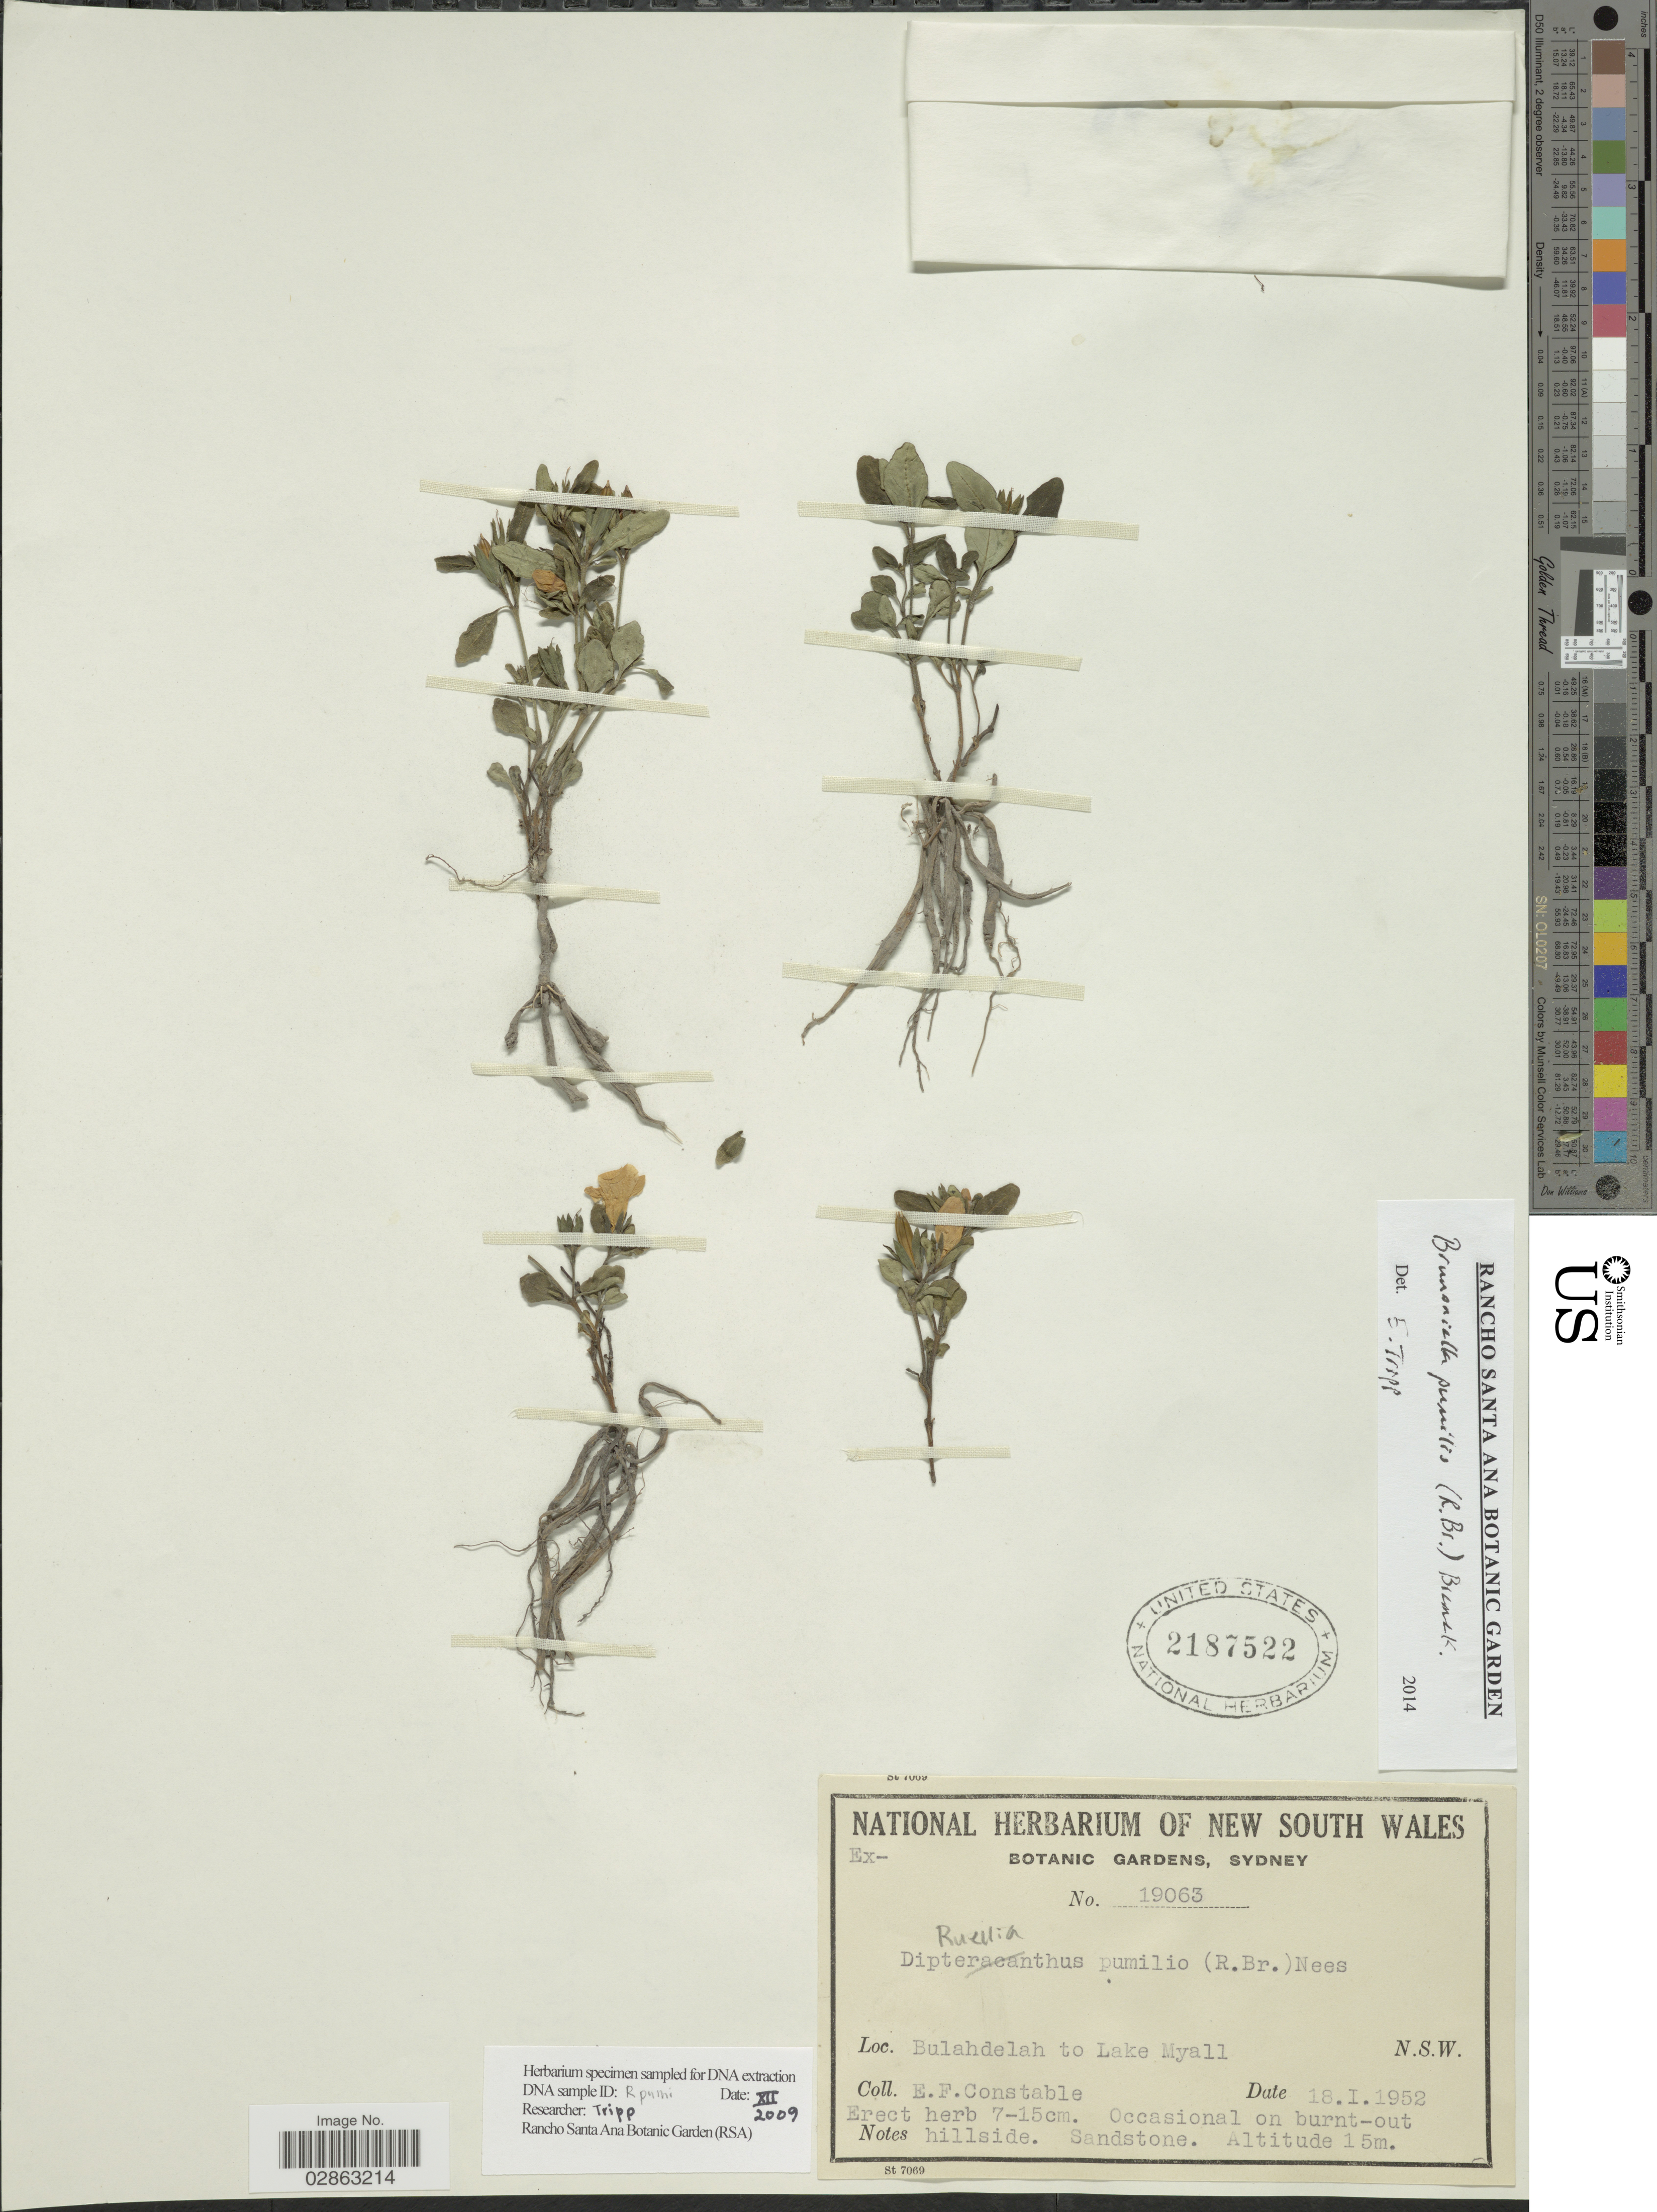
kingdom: Plantae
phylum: Tracheophyta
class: Magnoliopsida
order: Lamiales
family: Acanthaceae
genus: Brunoniella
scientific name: Brunoniella pumilio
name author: (R. Br.) Bremek.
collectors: E. F. Constable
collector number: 19063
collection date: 1952-01-18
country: Australia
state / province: New South Wales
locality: Bulahdelah to Lake Myall. N.S.W.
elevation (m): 15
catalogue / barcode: US 2187522